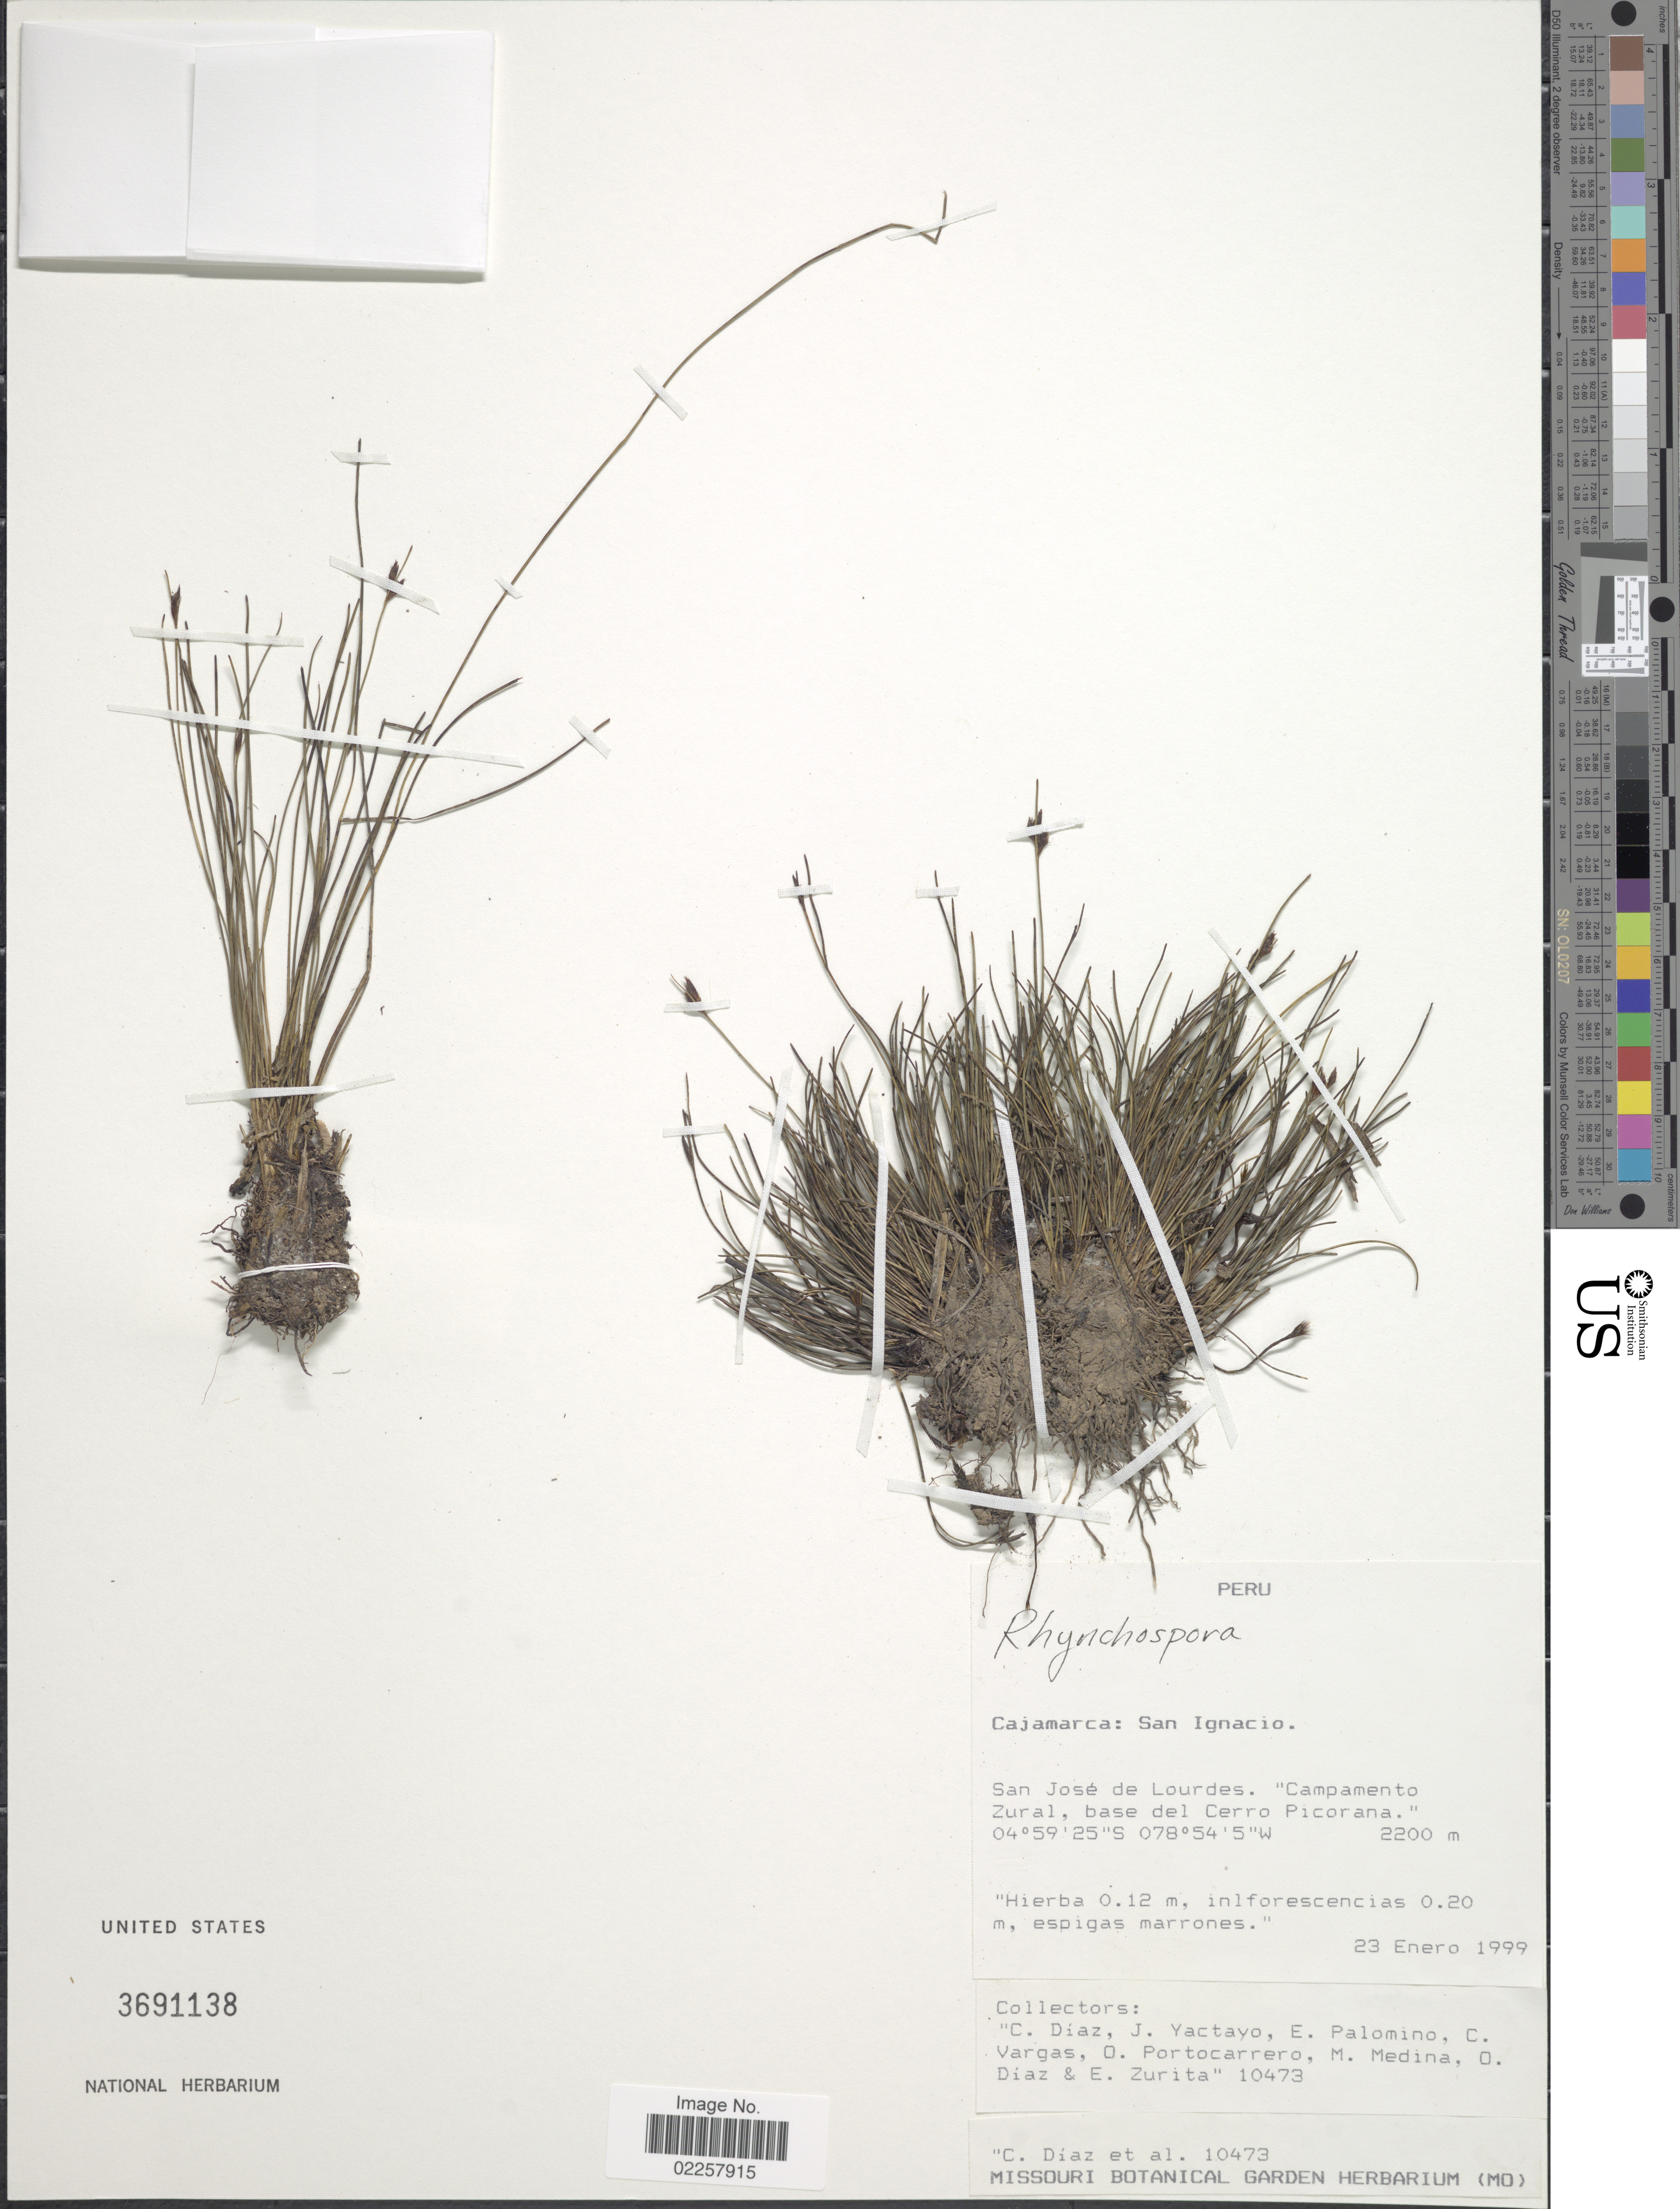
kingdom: Plantae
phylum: Tracheophyta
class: Liliopsida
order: Poales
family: Cyperaceae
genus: Rhynchospora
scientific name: Rhynchospora sp.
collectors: C. Díaz, J. Yactayo, E. Palomino, C. Vargas & et al.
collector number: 10473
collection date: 1999-01-23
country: Peru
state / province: Cajamarca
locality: Cajamarca: San Ignacio, San Jose de Lourdes, Campamento Zural, base del Cerro Picorana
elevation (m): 2200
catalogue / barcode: US 3691138